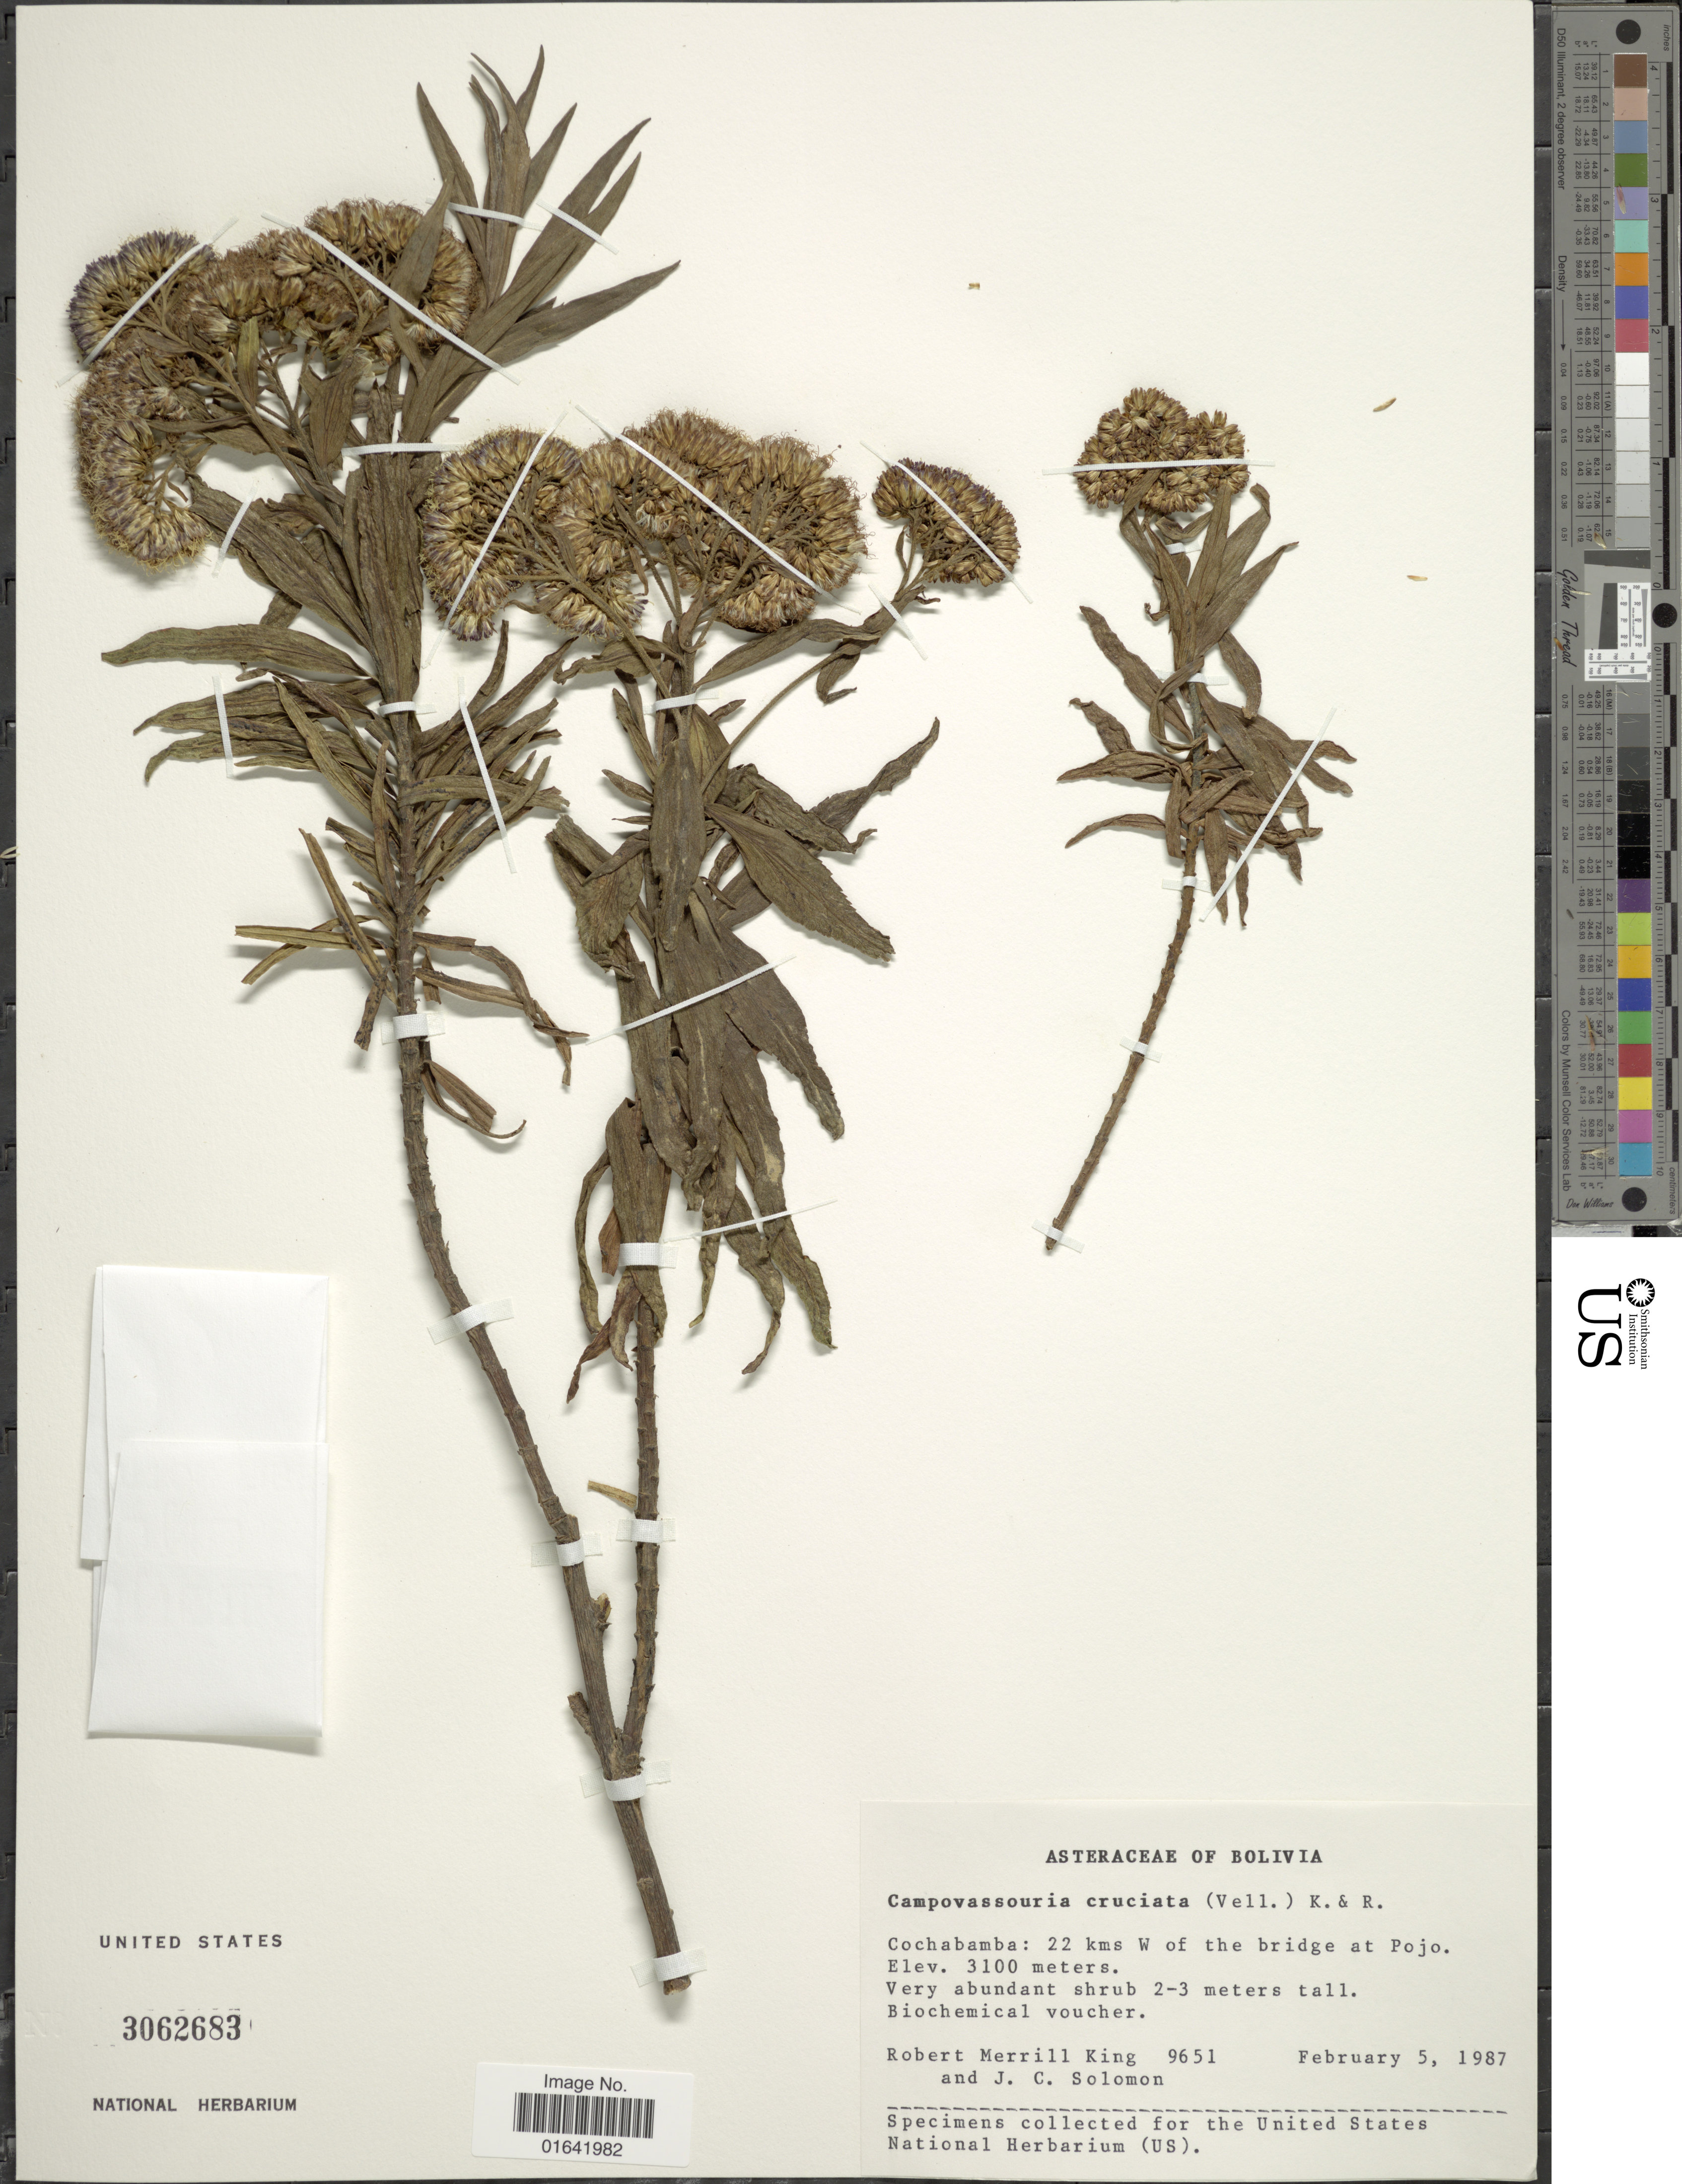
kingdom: Plantae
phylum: Tracheophyta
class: Magnoliopsida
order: Asterales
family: Asteraceae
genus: Campovassouria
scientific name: Campovassouria bupleurifolia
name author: (DC.) R.M. King & H. Rob.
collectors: R. M. King & J. C. Solomon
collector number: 9651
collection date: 1987-02-05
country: Bolivia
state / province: Cochabamba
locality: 22 kms W of the bridge at pojo.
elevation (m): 3100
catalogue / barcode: US 3062683